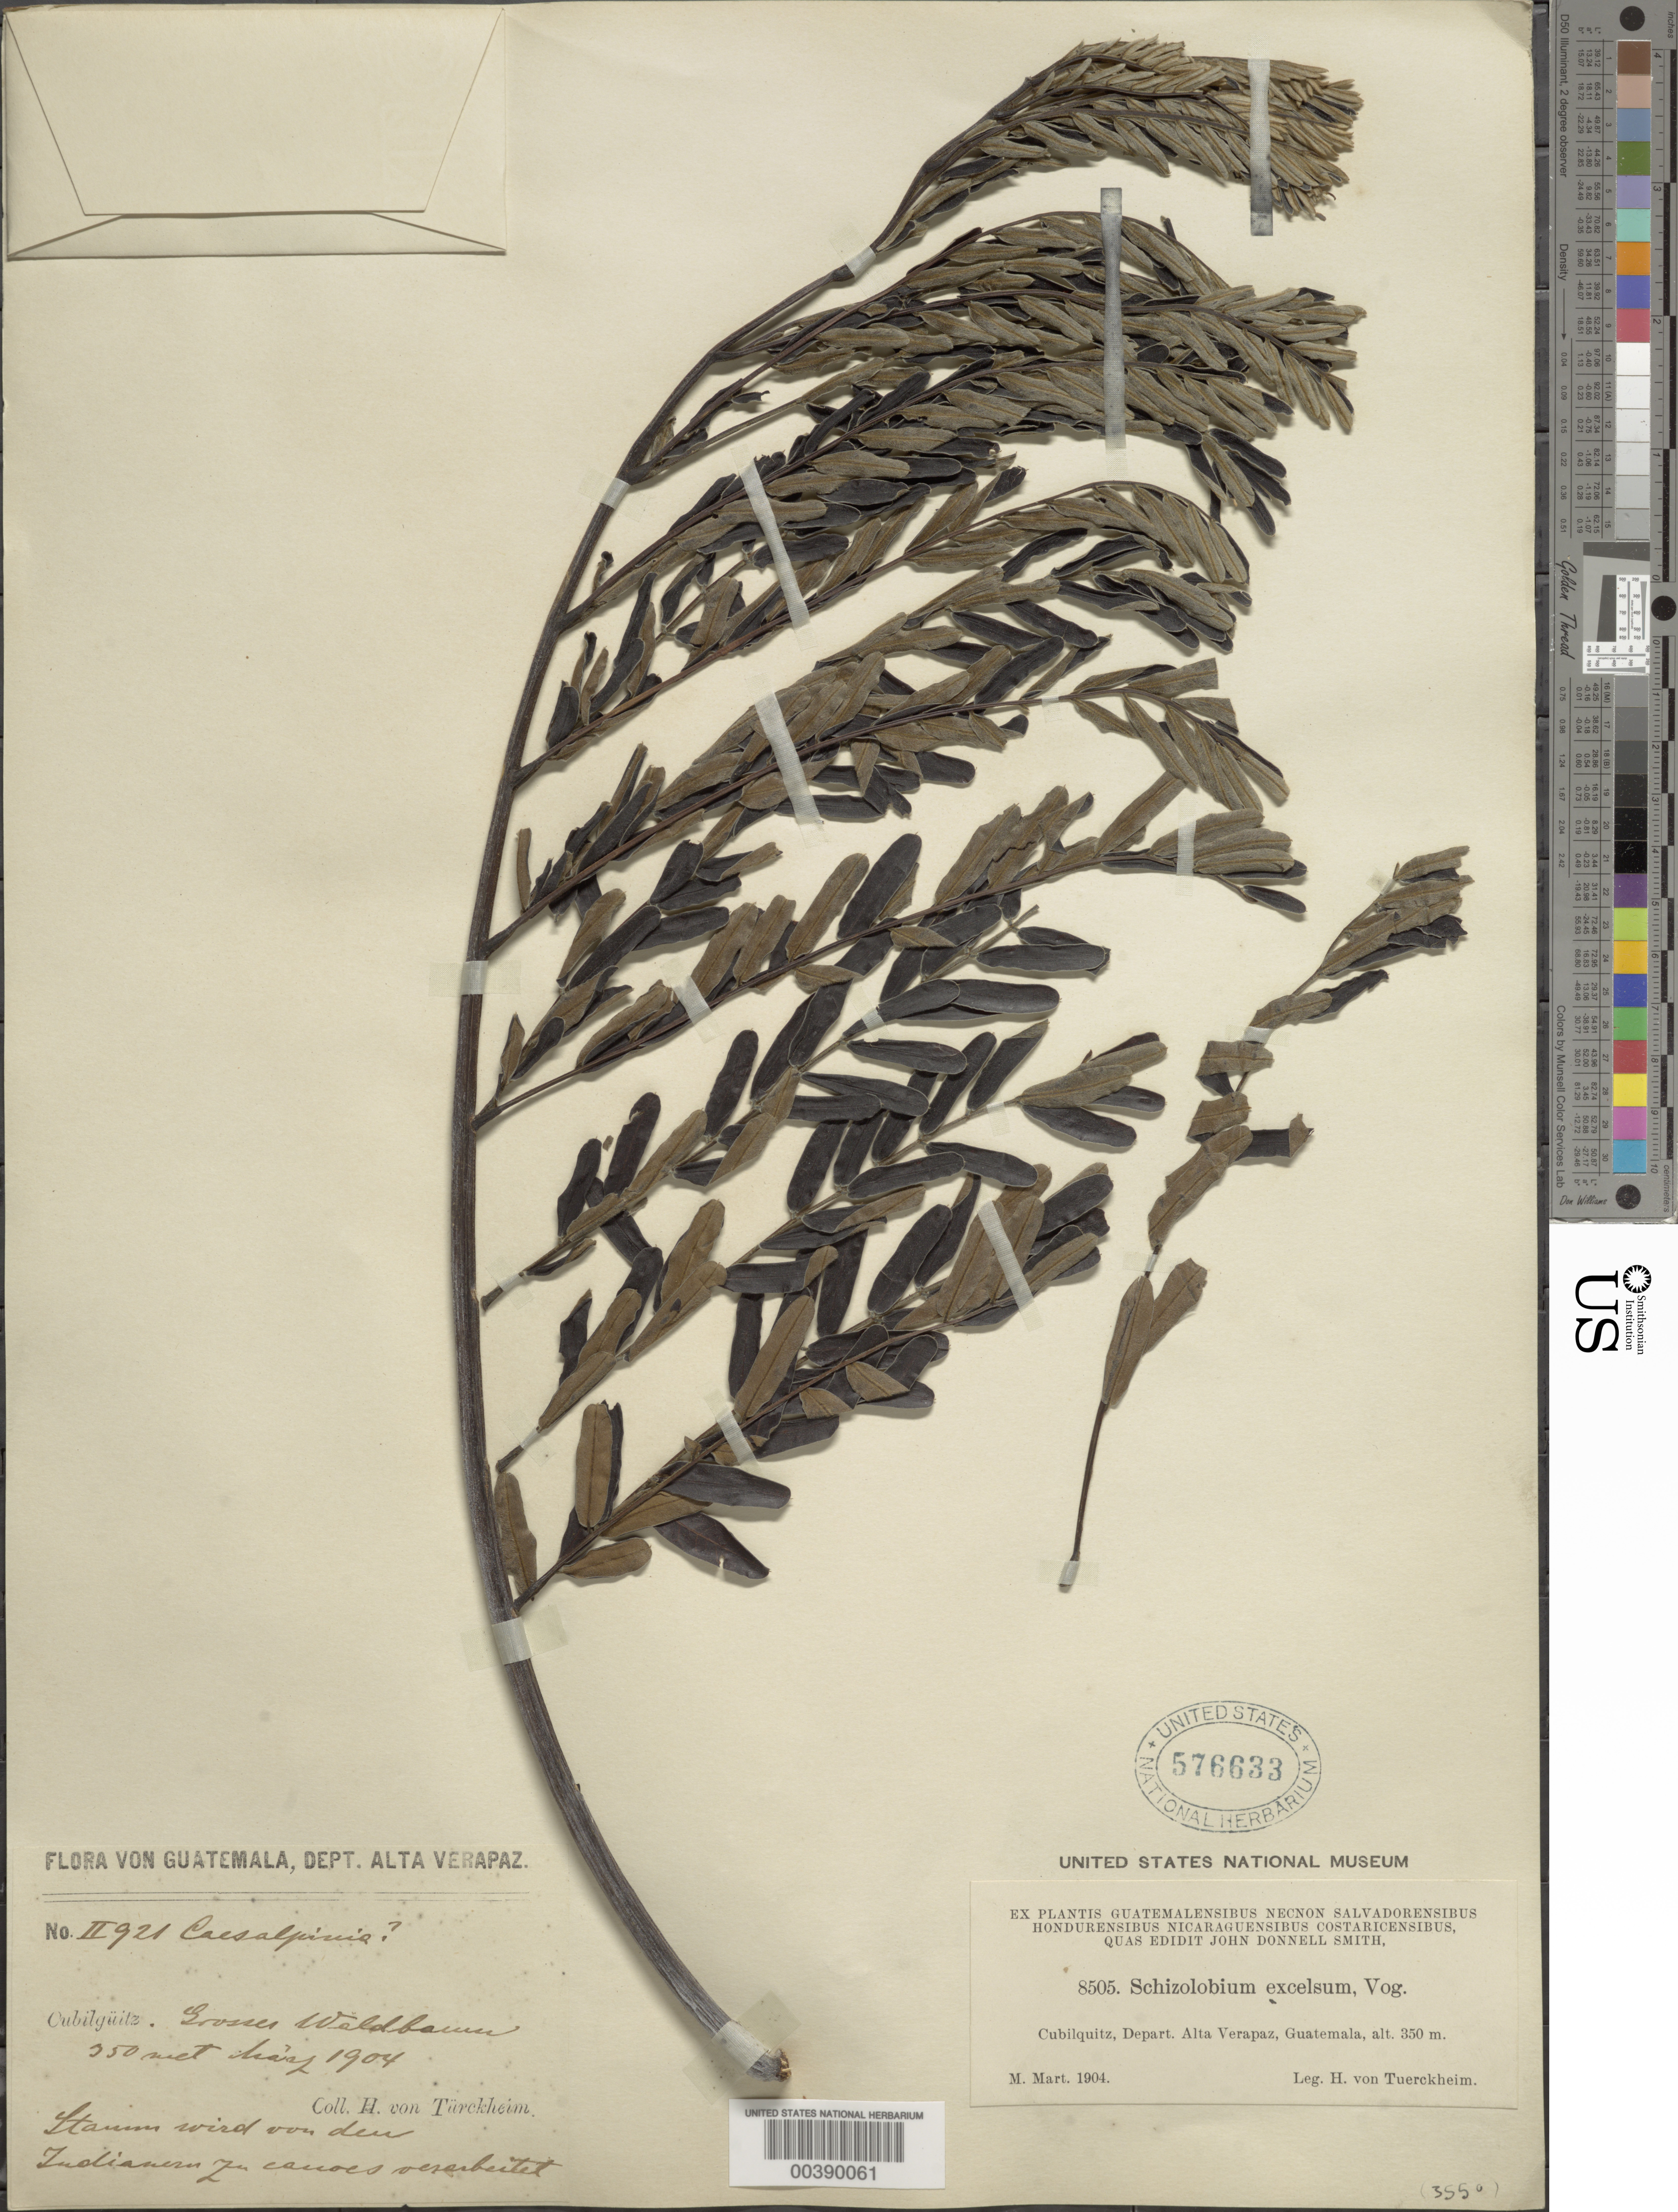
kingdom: Plantae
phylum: Tracheophyta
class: Magnoliopsida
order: Fabales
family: Fabaceae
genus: Schizolobium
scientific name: Schizolobium parahyba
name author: (Vell.) S.F. Blake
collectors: H. von Türckheim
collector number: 8505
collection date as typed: Mar 1904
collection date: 1904-03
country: Guatemala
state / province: Alta Verapaz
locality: Cubilquitz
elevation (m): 350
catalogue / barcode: US 576633